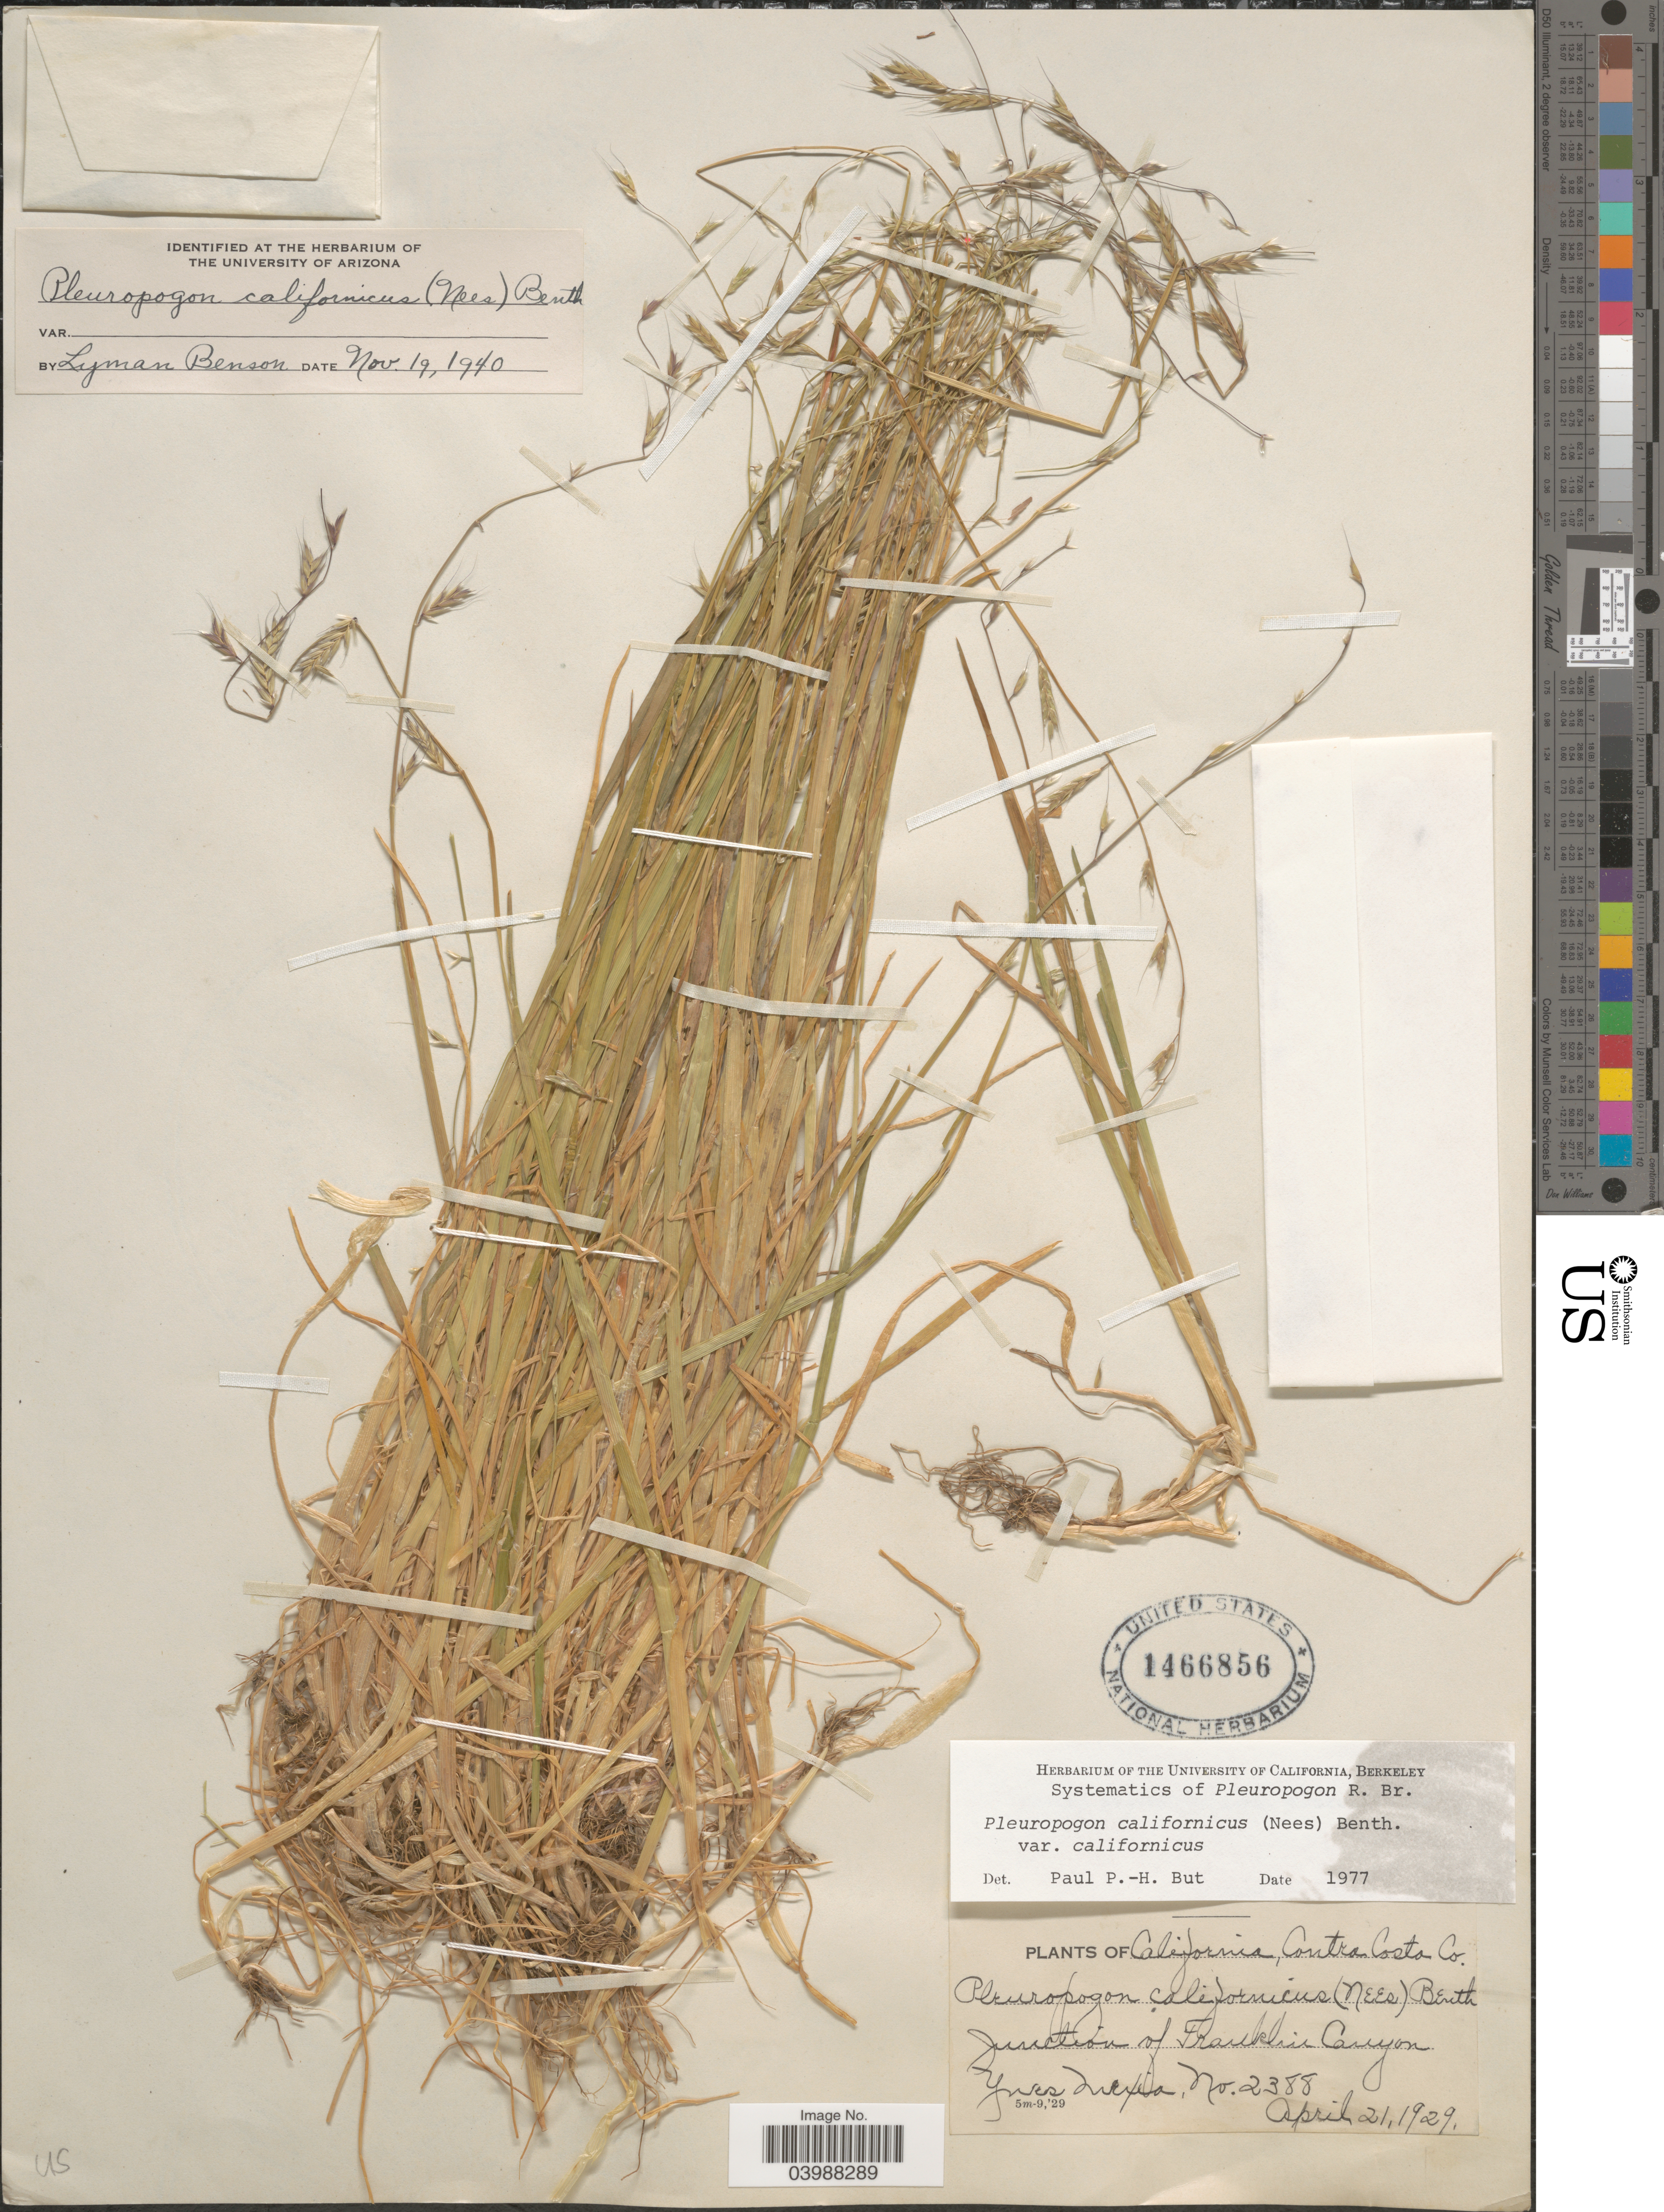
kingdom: Plantae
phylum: Tracheophyta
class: Liliopsida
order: Poales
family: Poaceae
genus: Pleuropogon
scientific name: Pleuropogon californicus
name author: (Nees) Benth. ex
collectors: Y. Mexia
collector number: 2388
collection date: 1929-04-21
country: United States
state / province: California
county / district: Contra Costa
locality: Contra Costa Co. Junction of Franklin Canyon.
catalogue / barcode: US 1466856